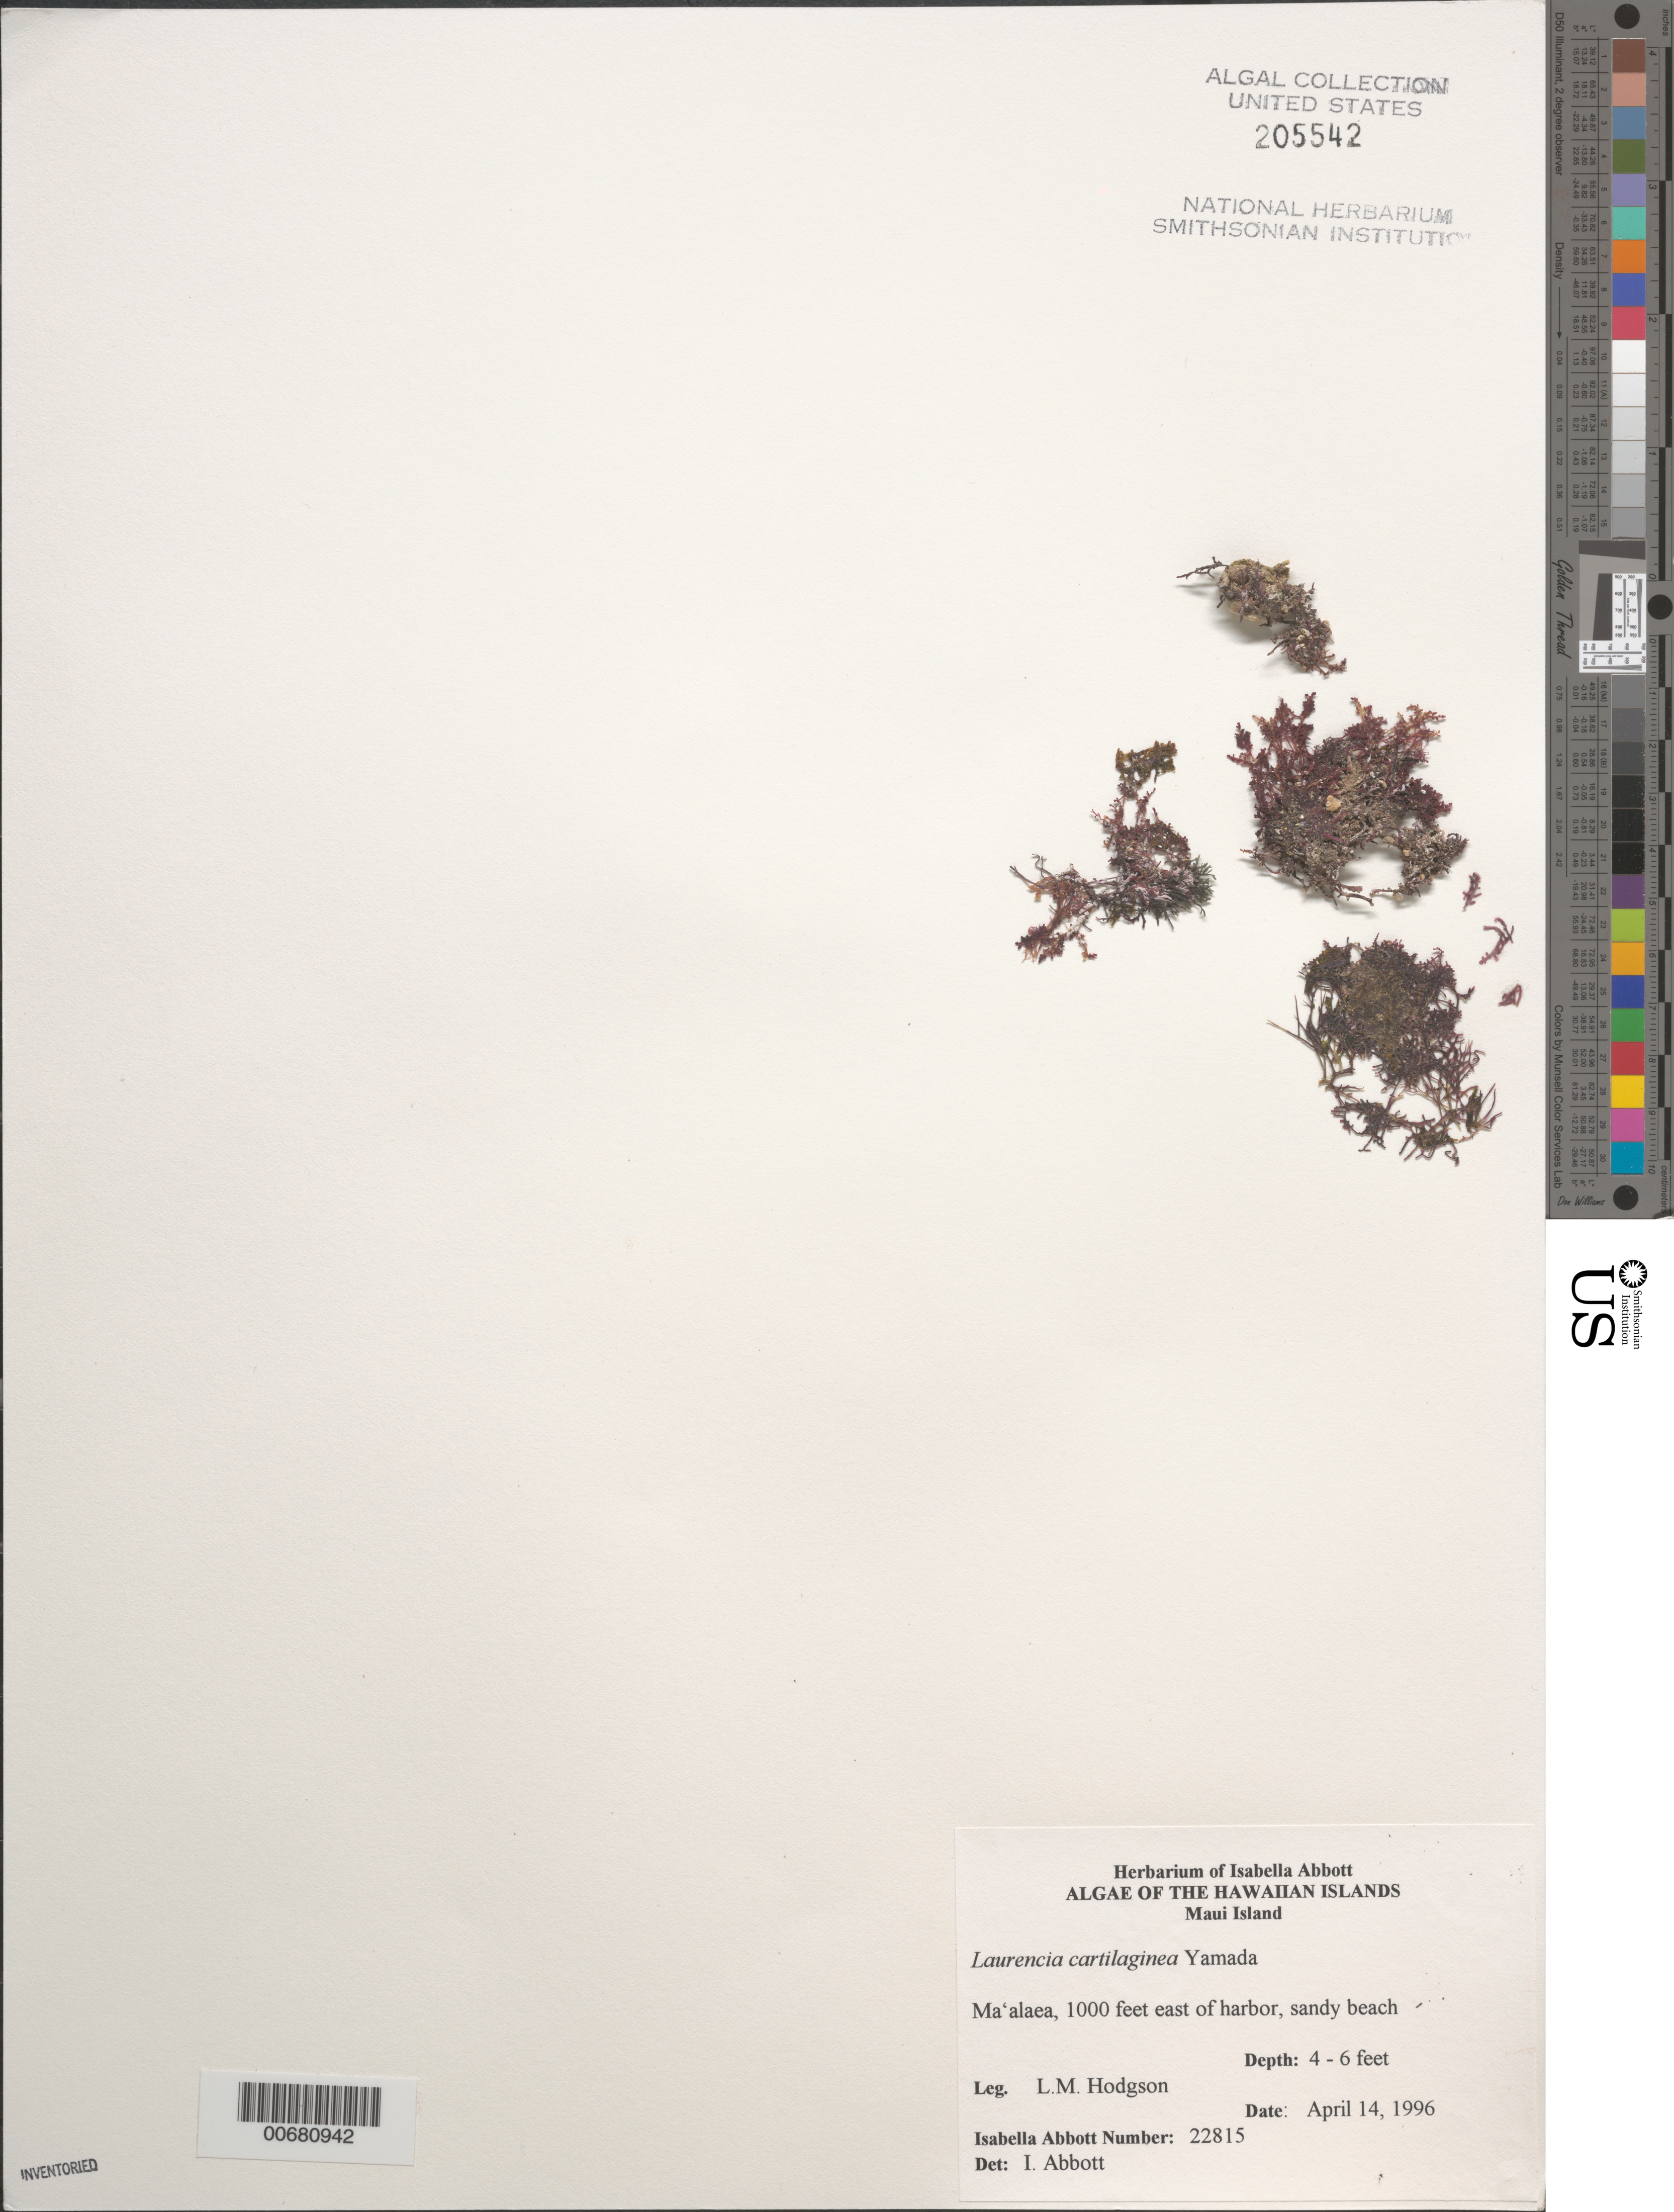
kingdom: Plantae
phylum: Rhodophyta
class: Florideophyceae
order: Ceramiales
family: Rhodomelaceae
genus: Chondrophycus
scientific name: Chondrophycus cartilaginea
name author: (C. Agardh) Garbary & J.T. Harper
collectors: L. M. Hodgson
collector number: IAA 22815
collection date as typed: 14 Apr 1996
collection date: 1996-04-14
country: United States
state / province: Hawaii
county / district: Maui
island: Maui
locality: Ma'alaea 1000 feet east of harbor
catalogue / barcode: US 205542